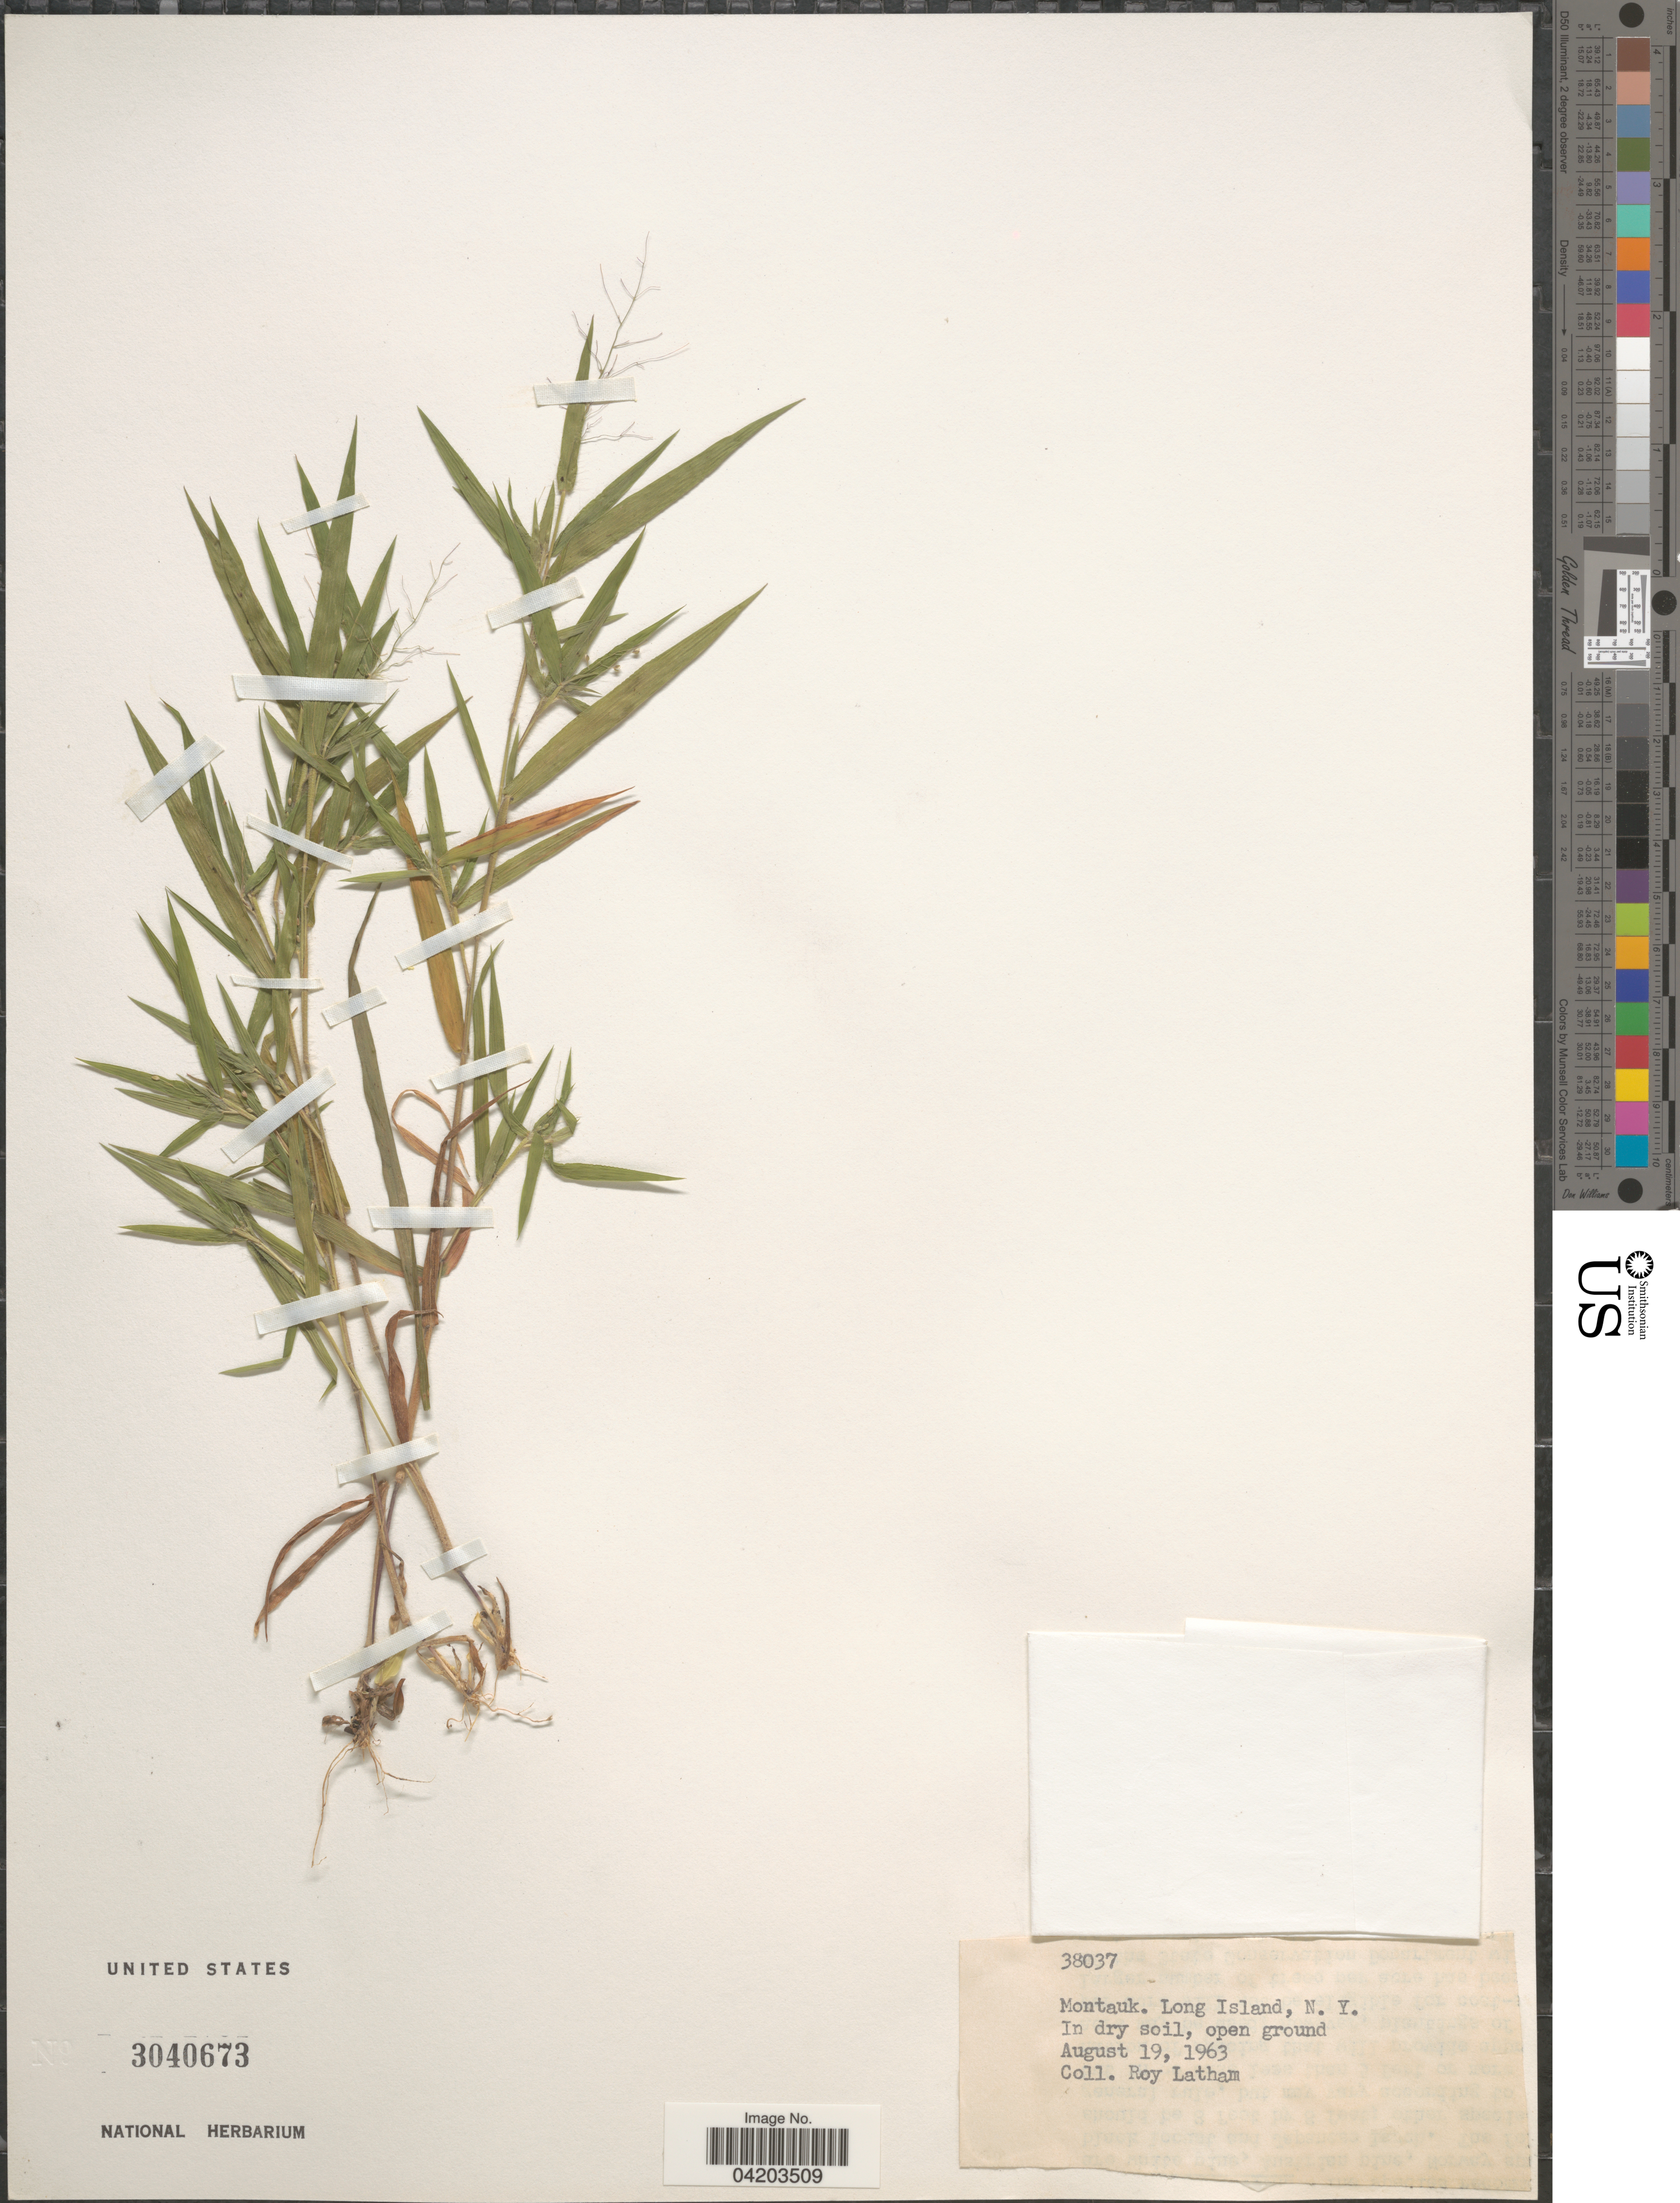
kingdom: Plantae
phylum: Tracheophyta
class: Liliopsida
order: Poales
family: Poaceae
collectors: R. Latham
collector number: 38037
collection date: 1963-08-19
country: United States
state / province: New York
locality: Montauk, Long Island.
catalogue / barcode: US 3040673